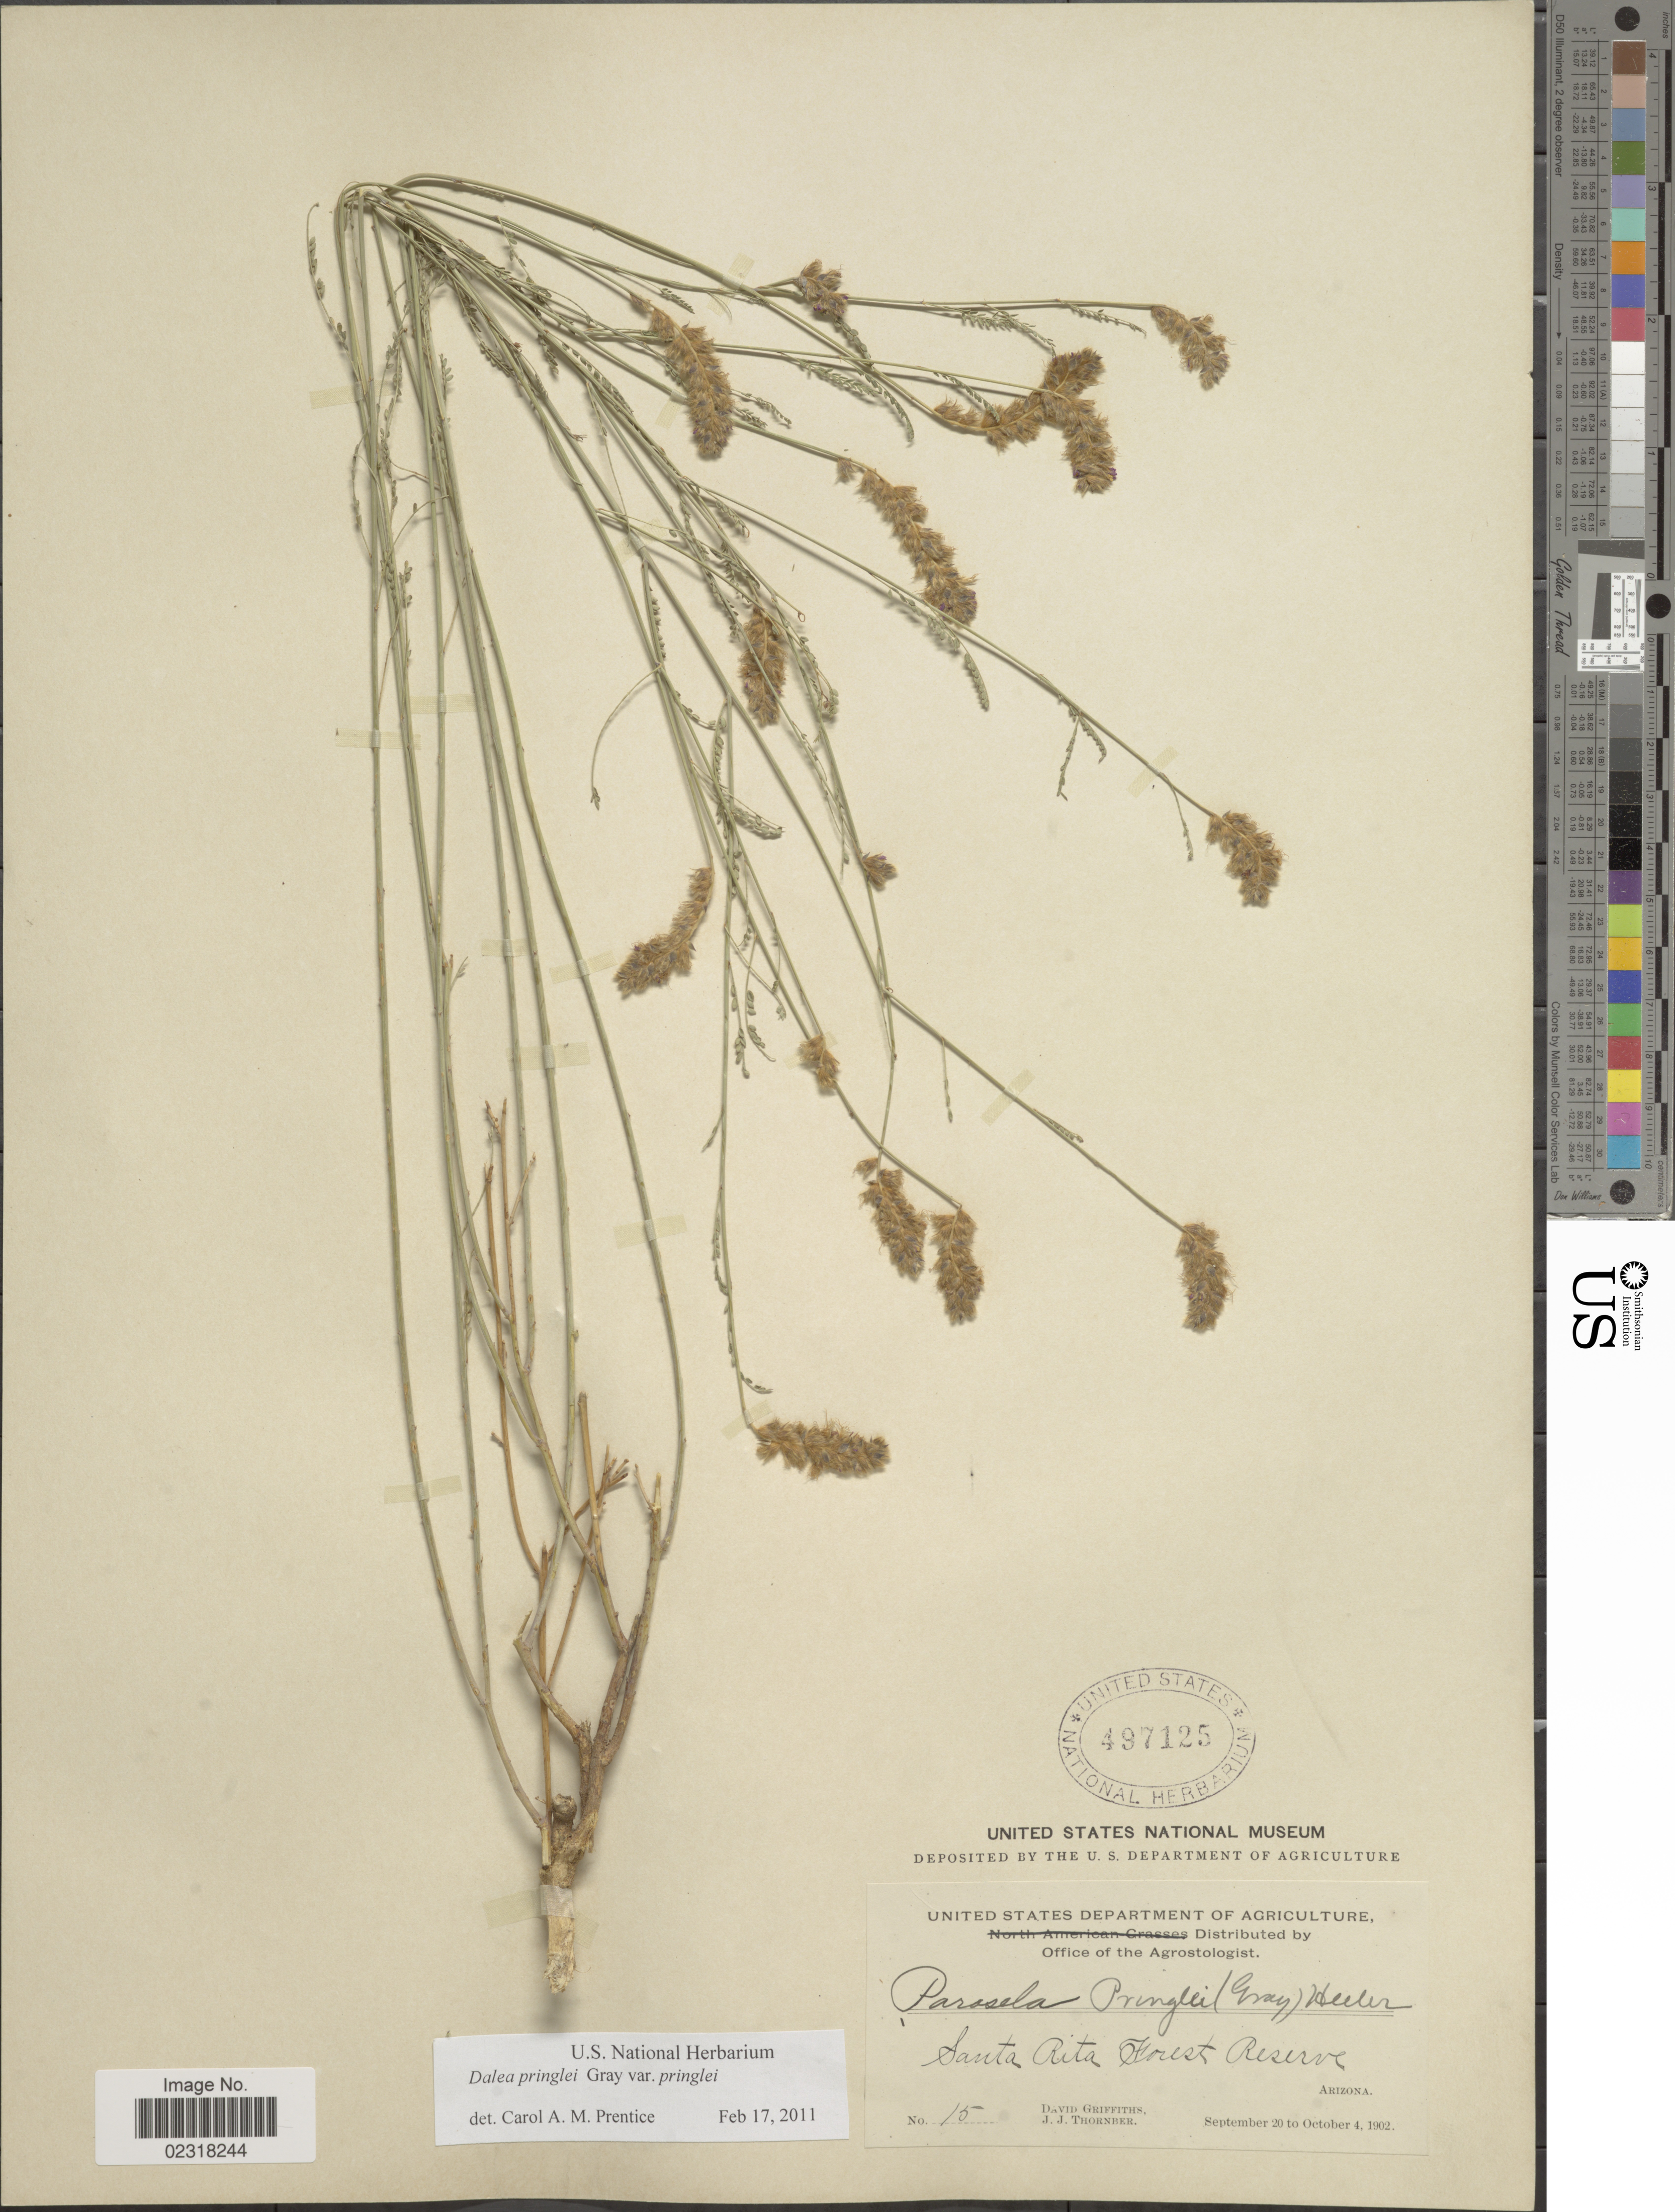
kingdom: Plantae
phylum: Tracheophyta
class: Magnoliopsida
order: Fabales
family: Fabaceae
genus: Dalea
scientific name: Dalea pringlei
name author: A. Gray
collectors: D. Griffiths & J. Thornber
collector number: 15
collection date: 1902-09-20/1902-10-04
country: United States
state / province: Arizona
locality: Santa Rita Forest Reserve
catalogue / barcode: US 497125